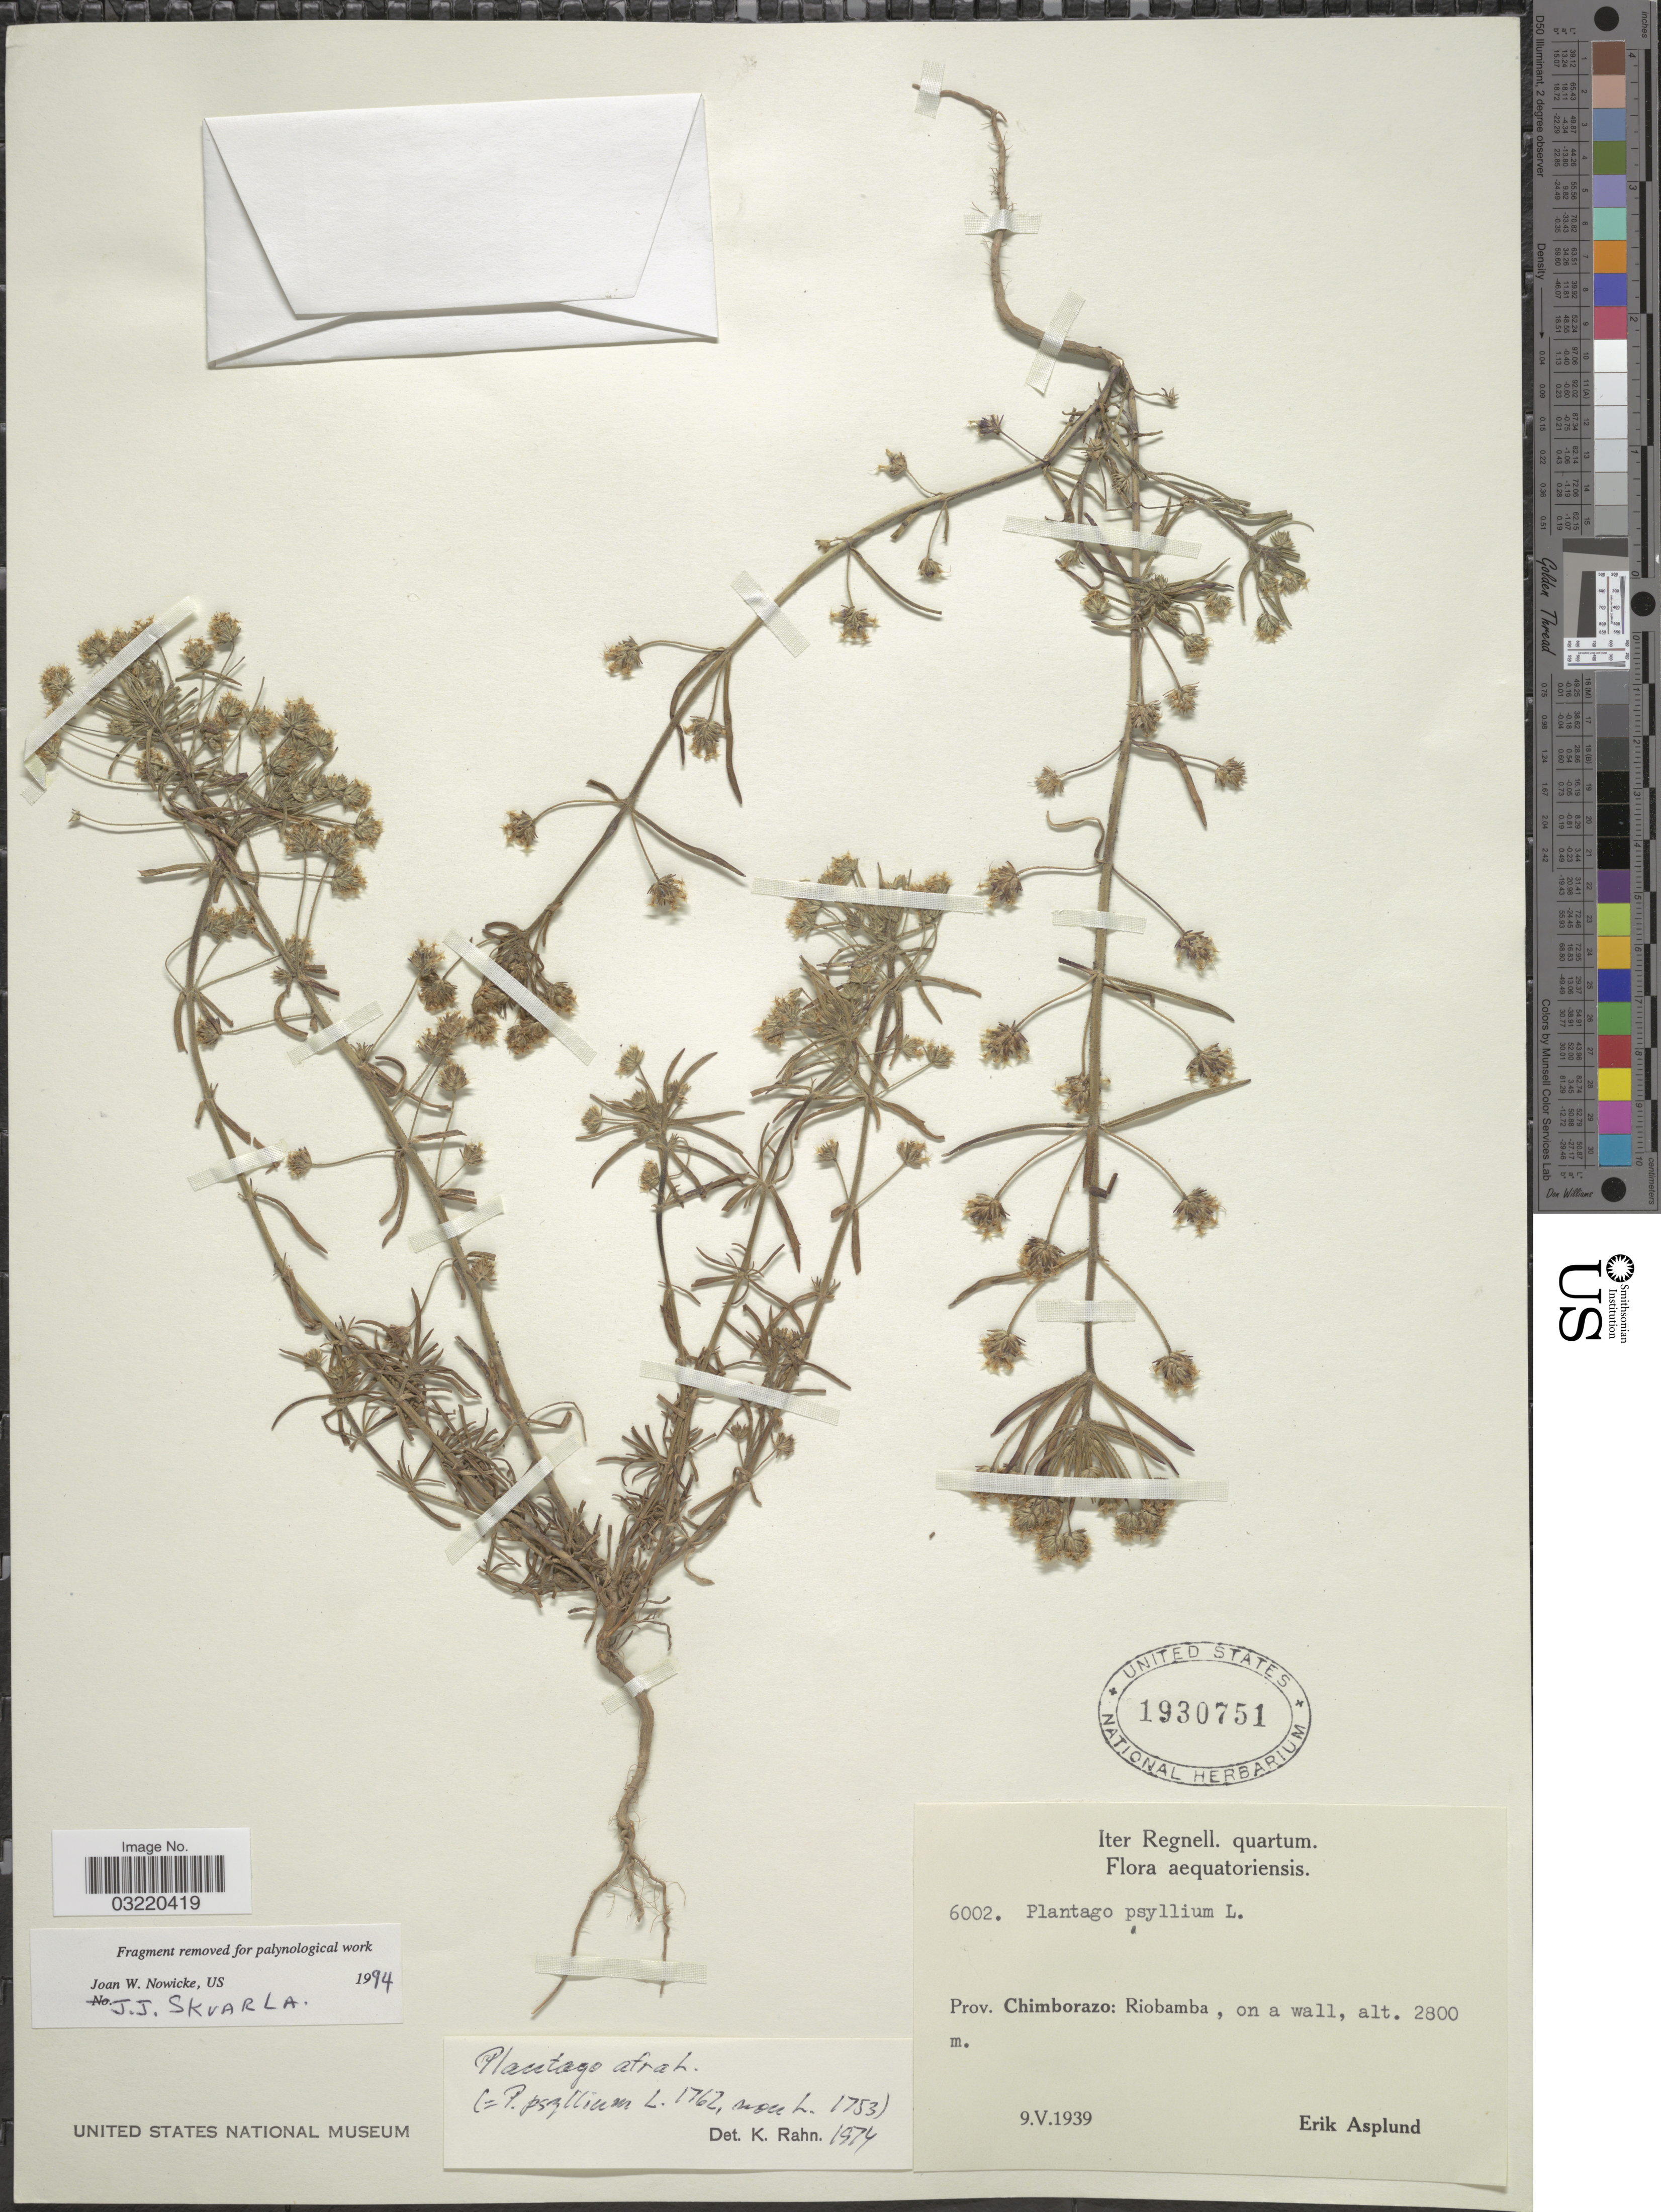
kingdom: Plantae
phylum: Tracheophyta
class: Magnoliopsida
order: Lamiales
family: Plantaginaceae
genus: Plantago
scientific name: Plantago afra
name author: L.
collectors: E. Asplund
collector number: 602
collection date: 1939-05-09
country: Ecuador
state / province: Chimborazo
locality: Riobamba, on a wall.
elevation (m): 2800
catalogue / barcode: US 1930751